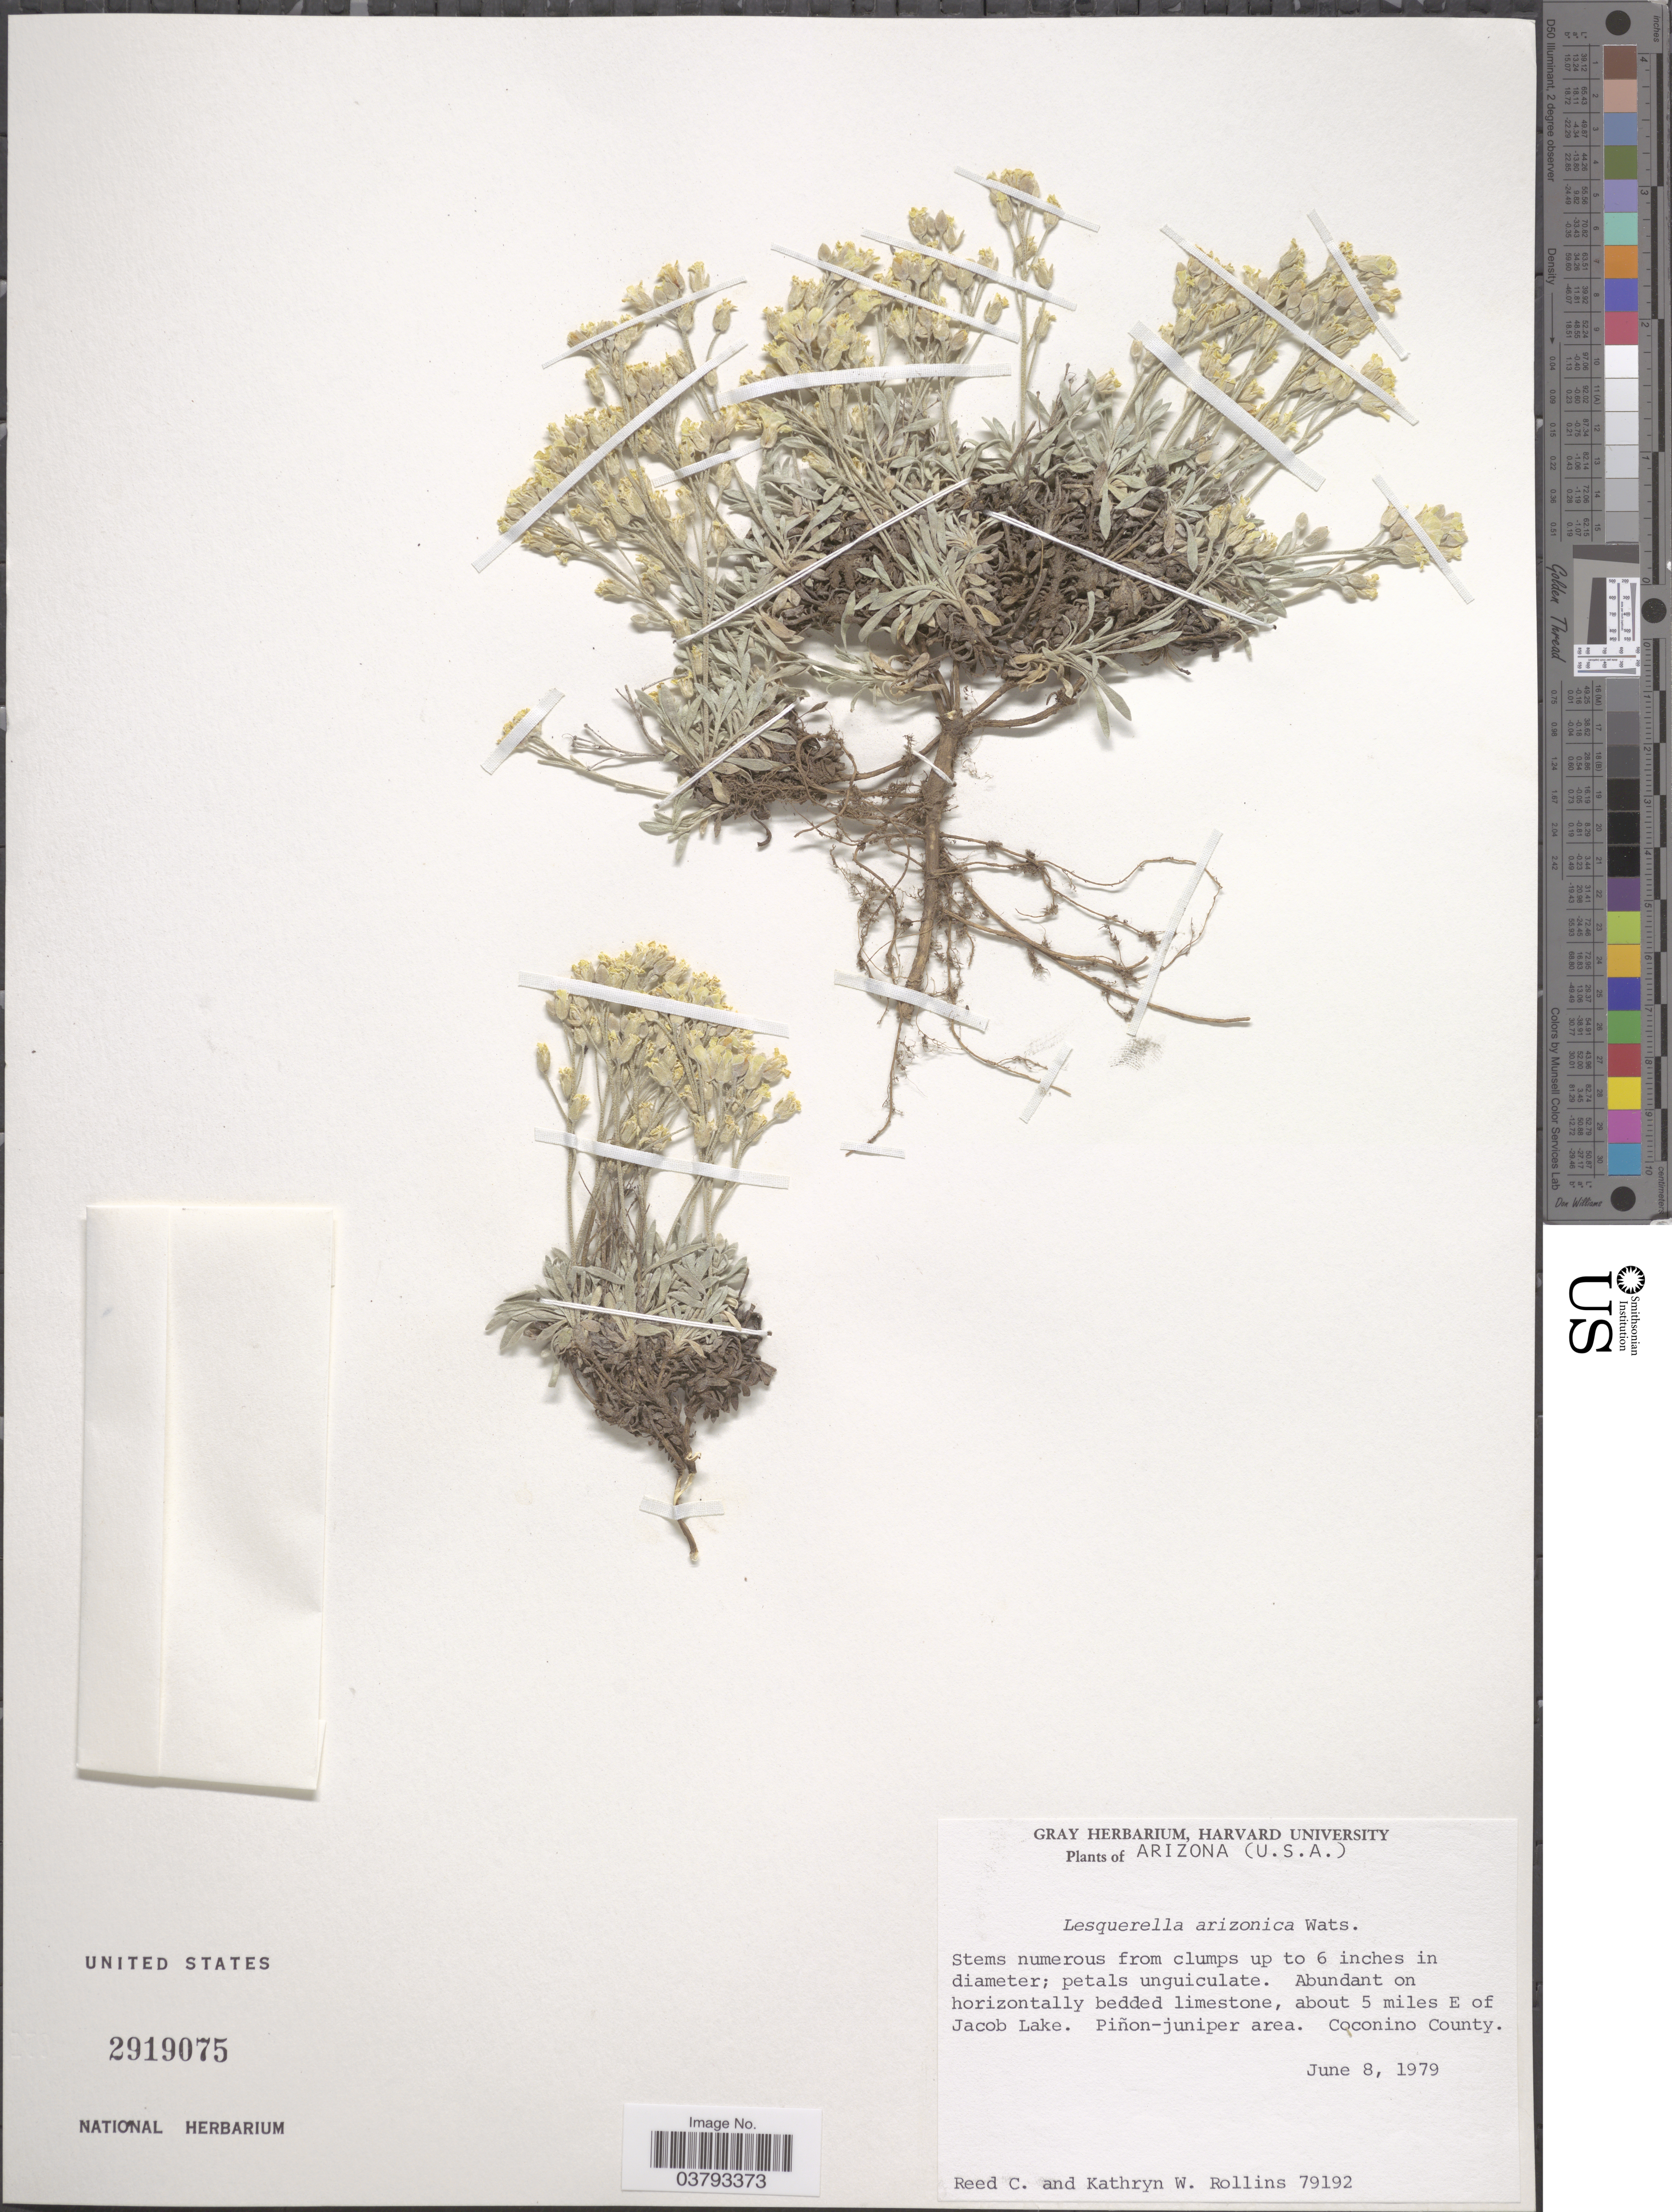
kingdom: Plantae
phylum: Tracheophyta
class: Magnoliopsida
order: Brassicales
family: Brassicaceae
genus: Lesquerella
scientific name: Lesquerella arizonica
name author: S. Watson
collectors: R. C. Rollins & K. W. Rollins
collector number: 79192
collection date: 1979-06-08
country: United States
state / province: Arizona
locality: About 5 miles E of Jacob Lake. Piñon-juniper area. Coconino County.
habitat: abundant on horizontally bedded limestone, pinon-juniper area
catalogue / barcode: US 2919075